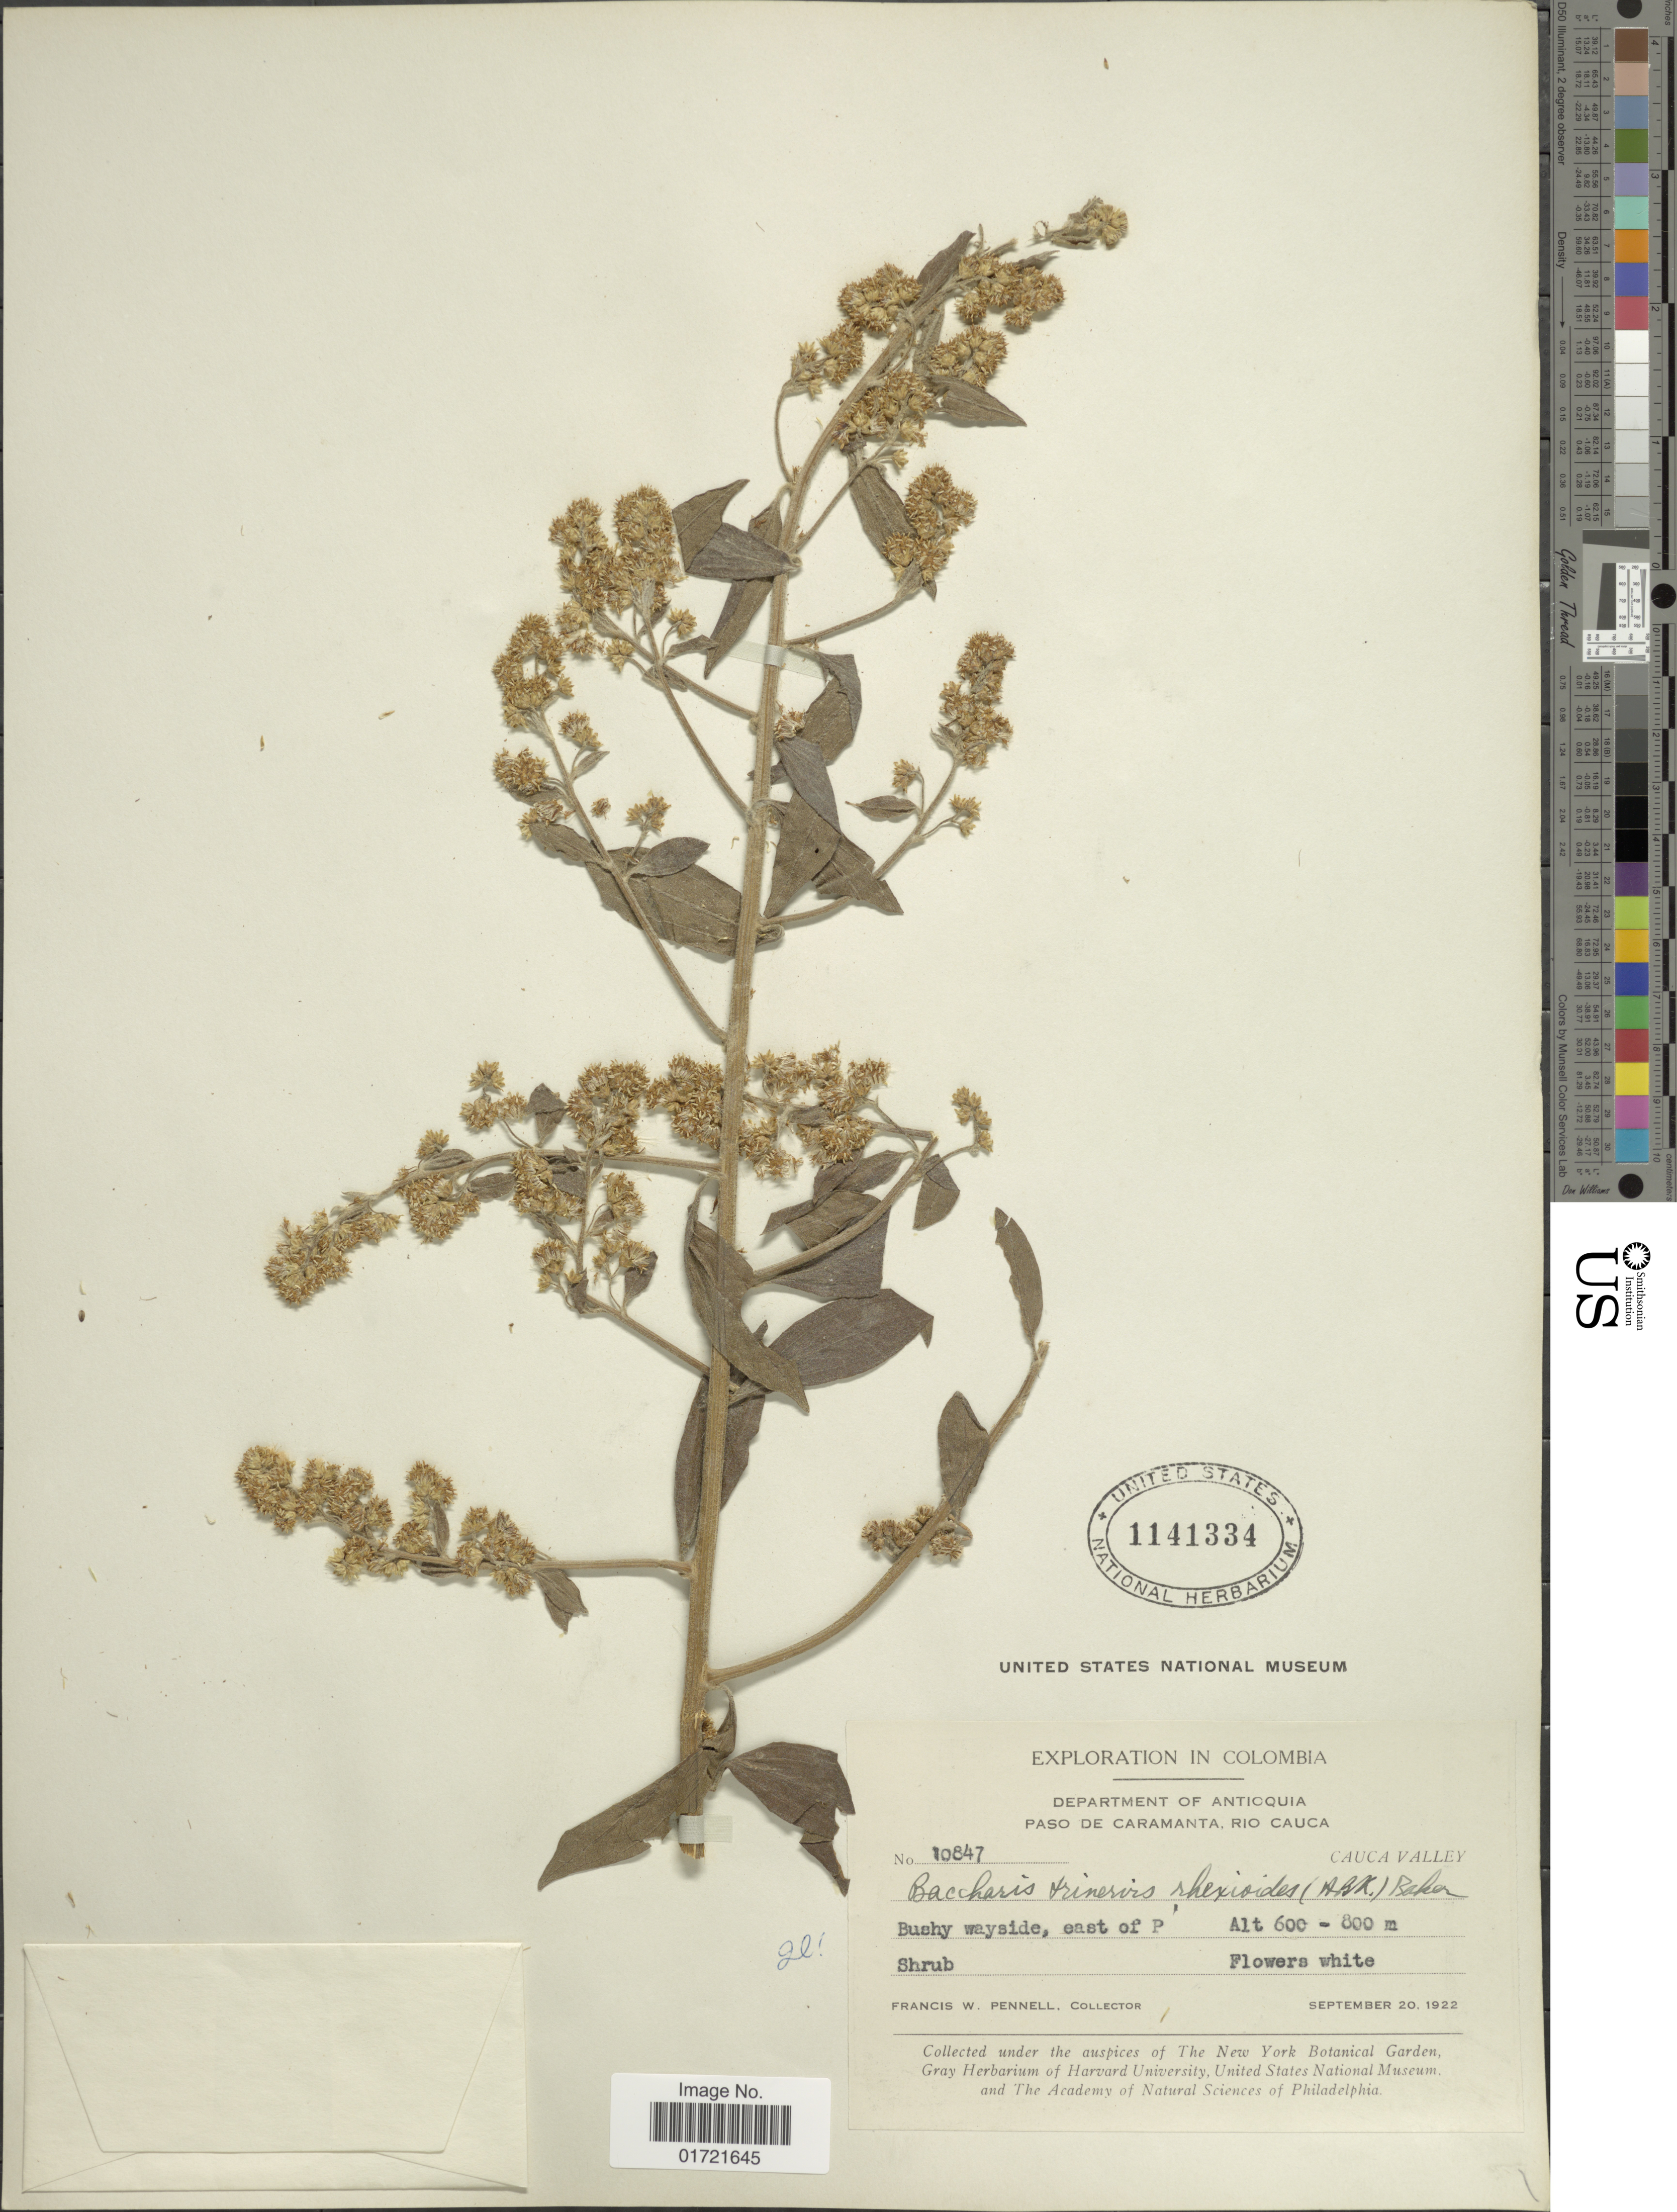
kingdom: Plantae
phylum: Tracheophyta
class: Magnoliopsida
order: Asterales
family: Asteraceae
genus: Baccharis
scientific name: Baccharis trinervis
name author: (Lam.) Pers.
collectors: F. W. Pennell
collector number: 10847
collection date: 1922-09-20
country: Colombia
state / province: Antioquia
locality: Department of Antioquia, Paso de Caramanta, Rio Cauca, Cauca Valley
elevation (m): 600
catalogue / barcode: US 1141334